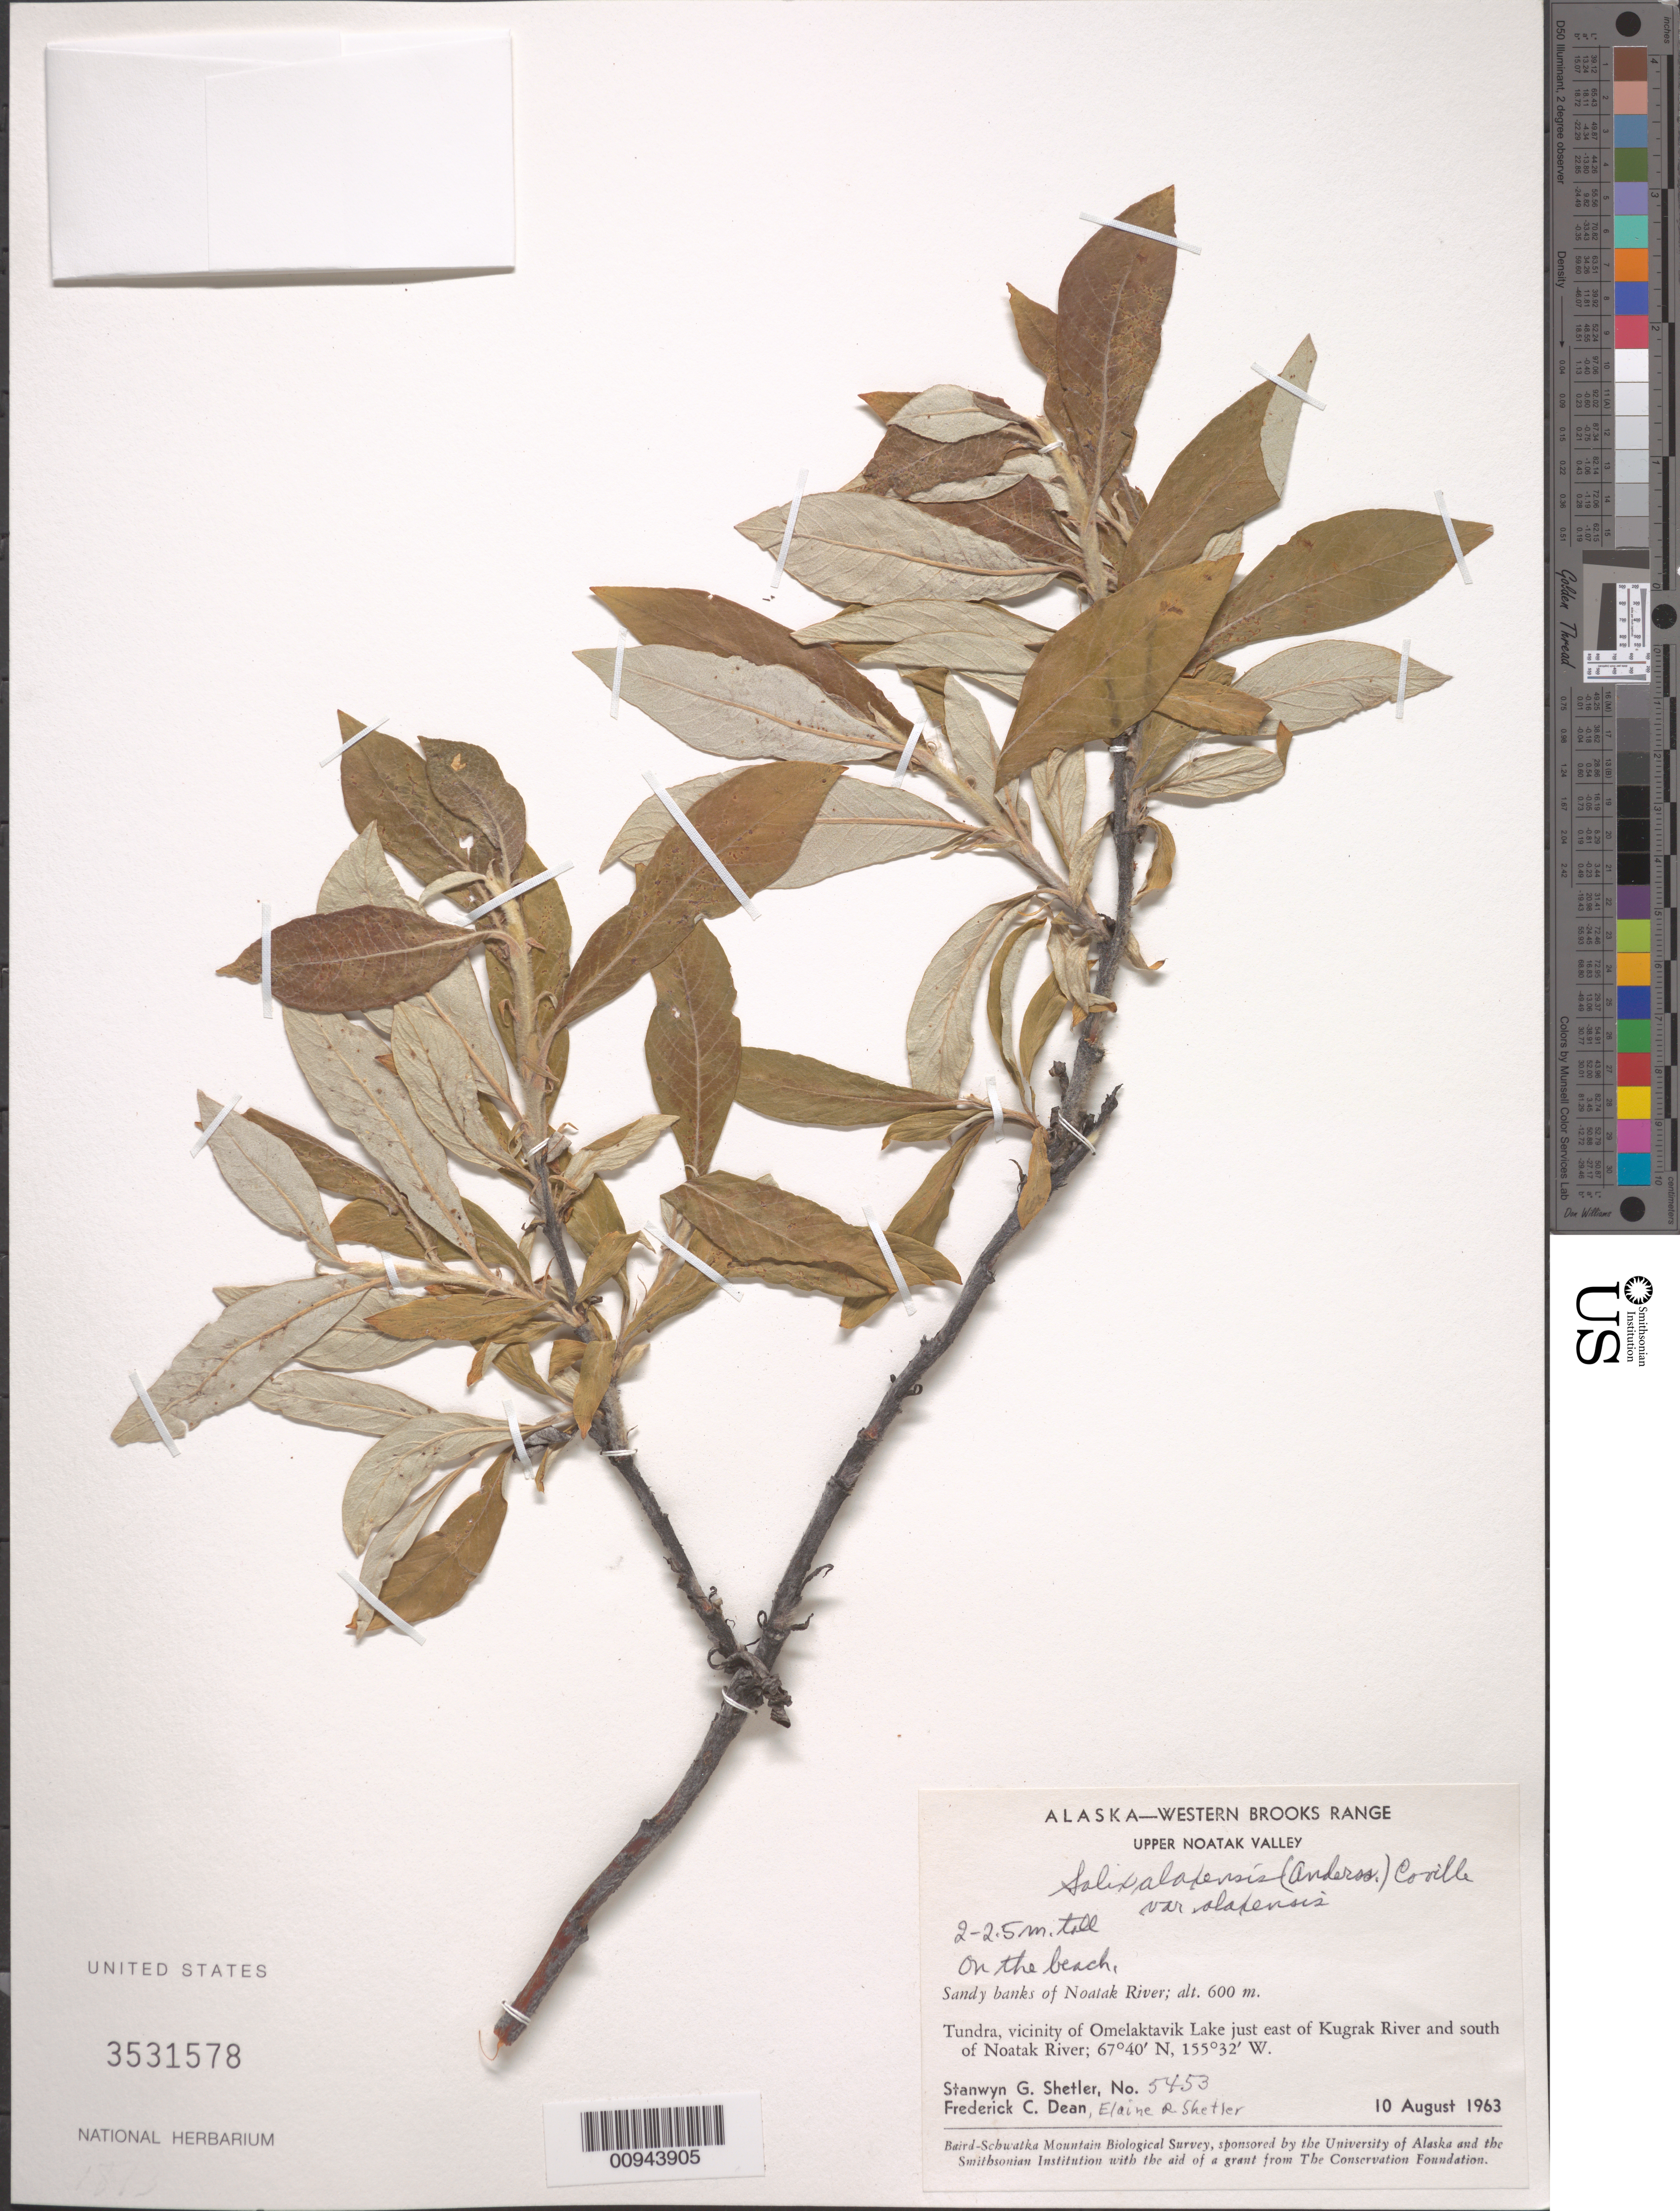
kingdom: Plantae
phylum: Tracheophyta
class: Magnoliopsida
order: Malpighiales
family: Salicaceae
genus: Salix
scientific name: Salix alaxensis var. alaxensis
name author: (Andersson) Coville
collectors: S. Shetler, F. C. Dean & E. R. Shetler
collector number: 5453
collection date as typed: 10 Aug 1963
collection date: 1963-08-10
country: United States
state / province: Alaska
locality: Vicinity of Omelaktavik Lake just east of Kugrak River and south of Noatak River. Western Brooks Range, Upper Noatak Valley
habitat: Tundra. Sandy banks of Noatak River. On the beach.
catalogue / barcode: US 3531578